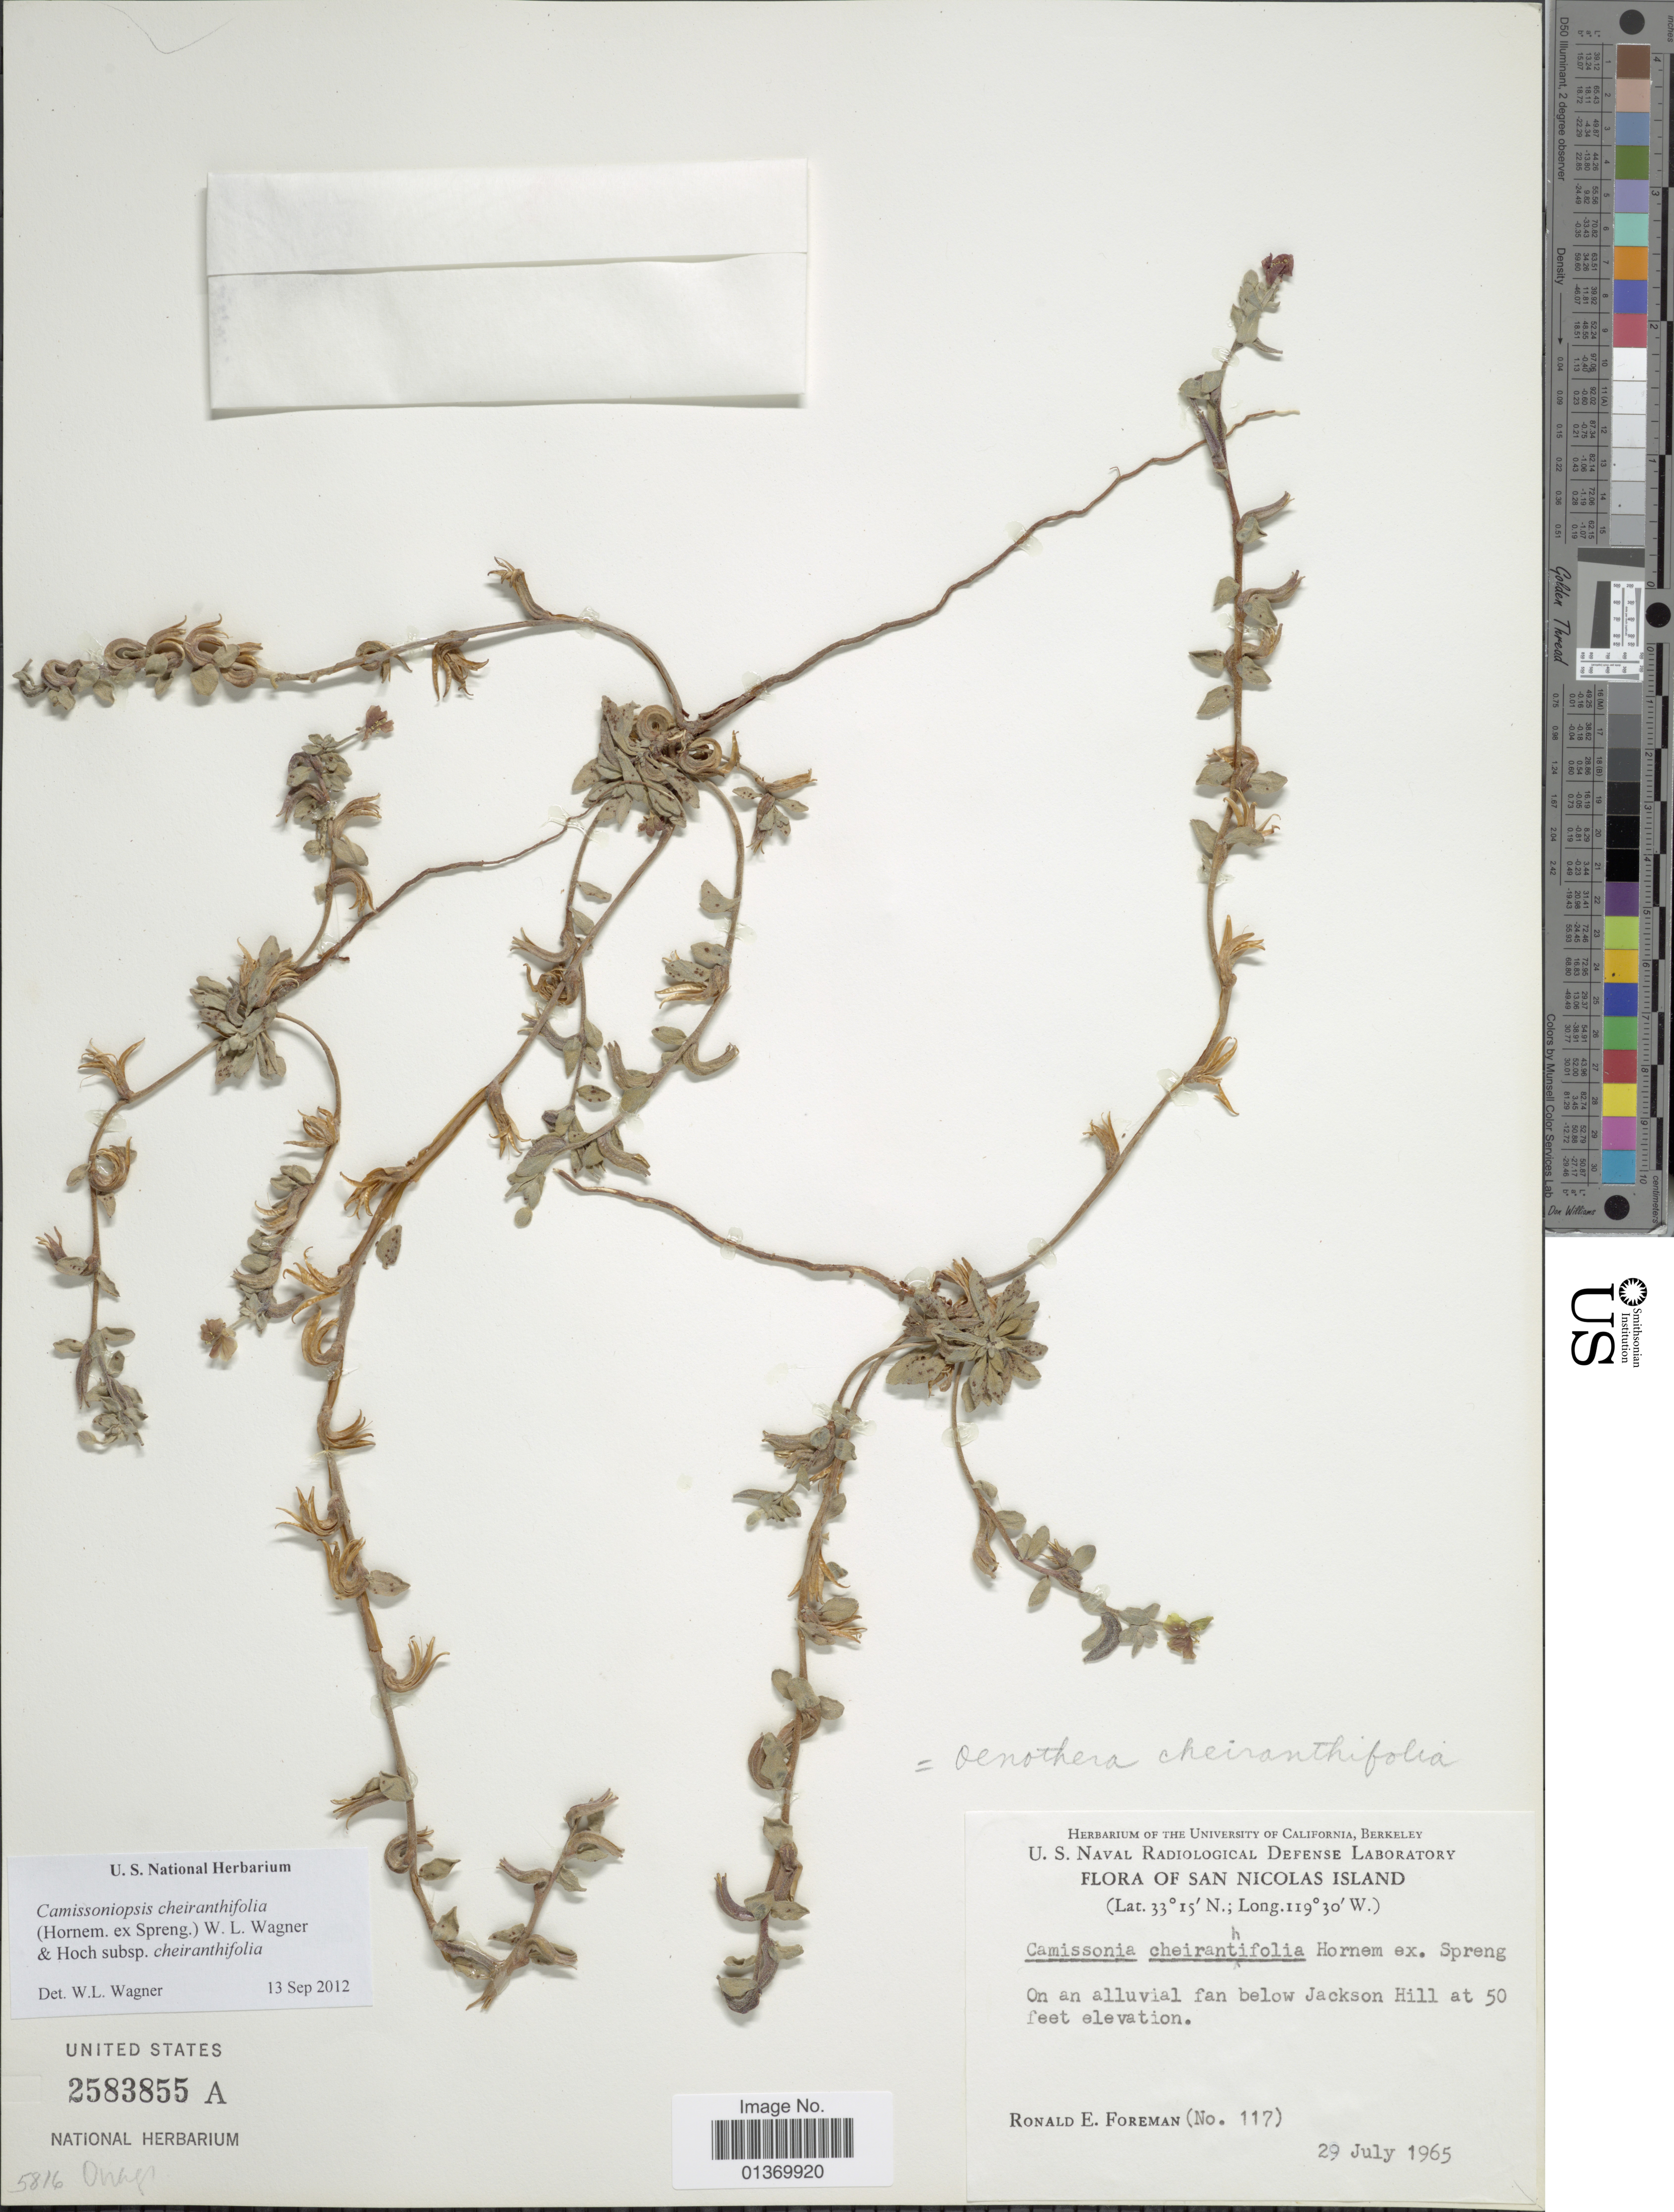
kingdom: Plantae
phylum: Tracheophyta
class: Magnoliopsida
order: Myrtales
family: Onagraceae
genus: Camissoniopsis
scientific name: Camissoniopsis cheiranthifolia subsp. cheiranthifolia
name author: (Hornem. ex Spreng.) W.L. Wagner & Hoch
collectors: R. Foreman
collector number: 117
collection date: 1965-07-29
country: United States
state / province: California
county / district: Ventura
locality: San Nicolas Island, on an alluvial fan below Jackson Hill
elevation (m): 15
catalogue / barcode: US 2583855A